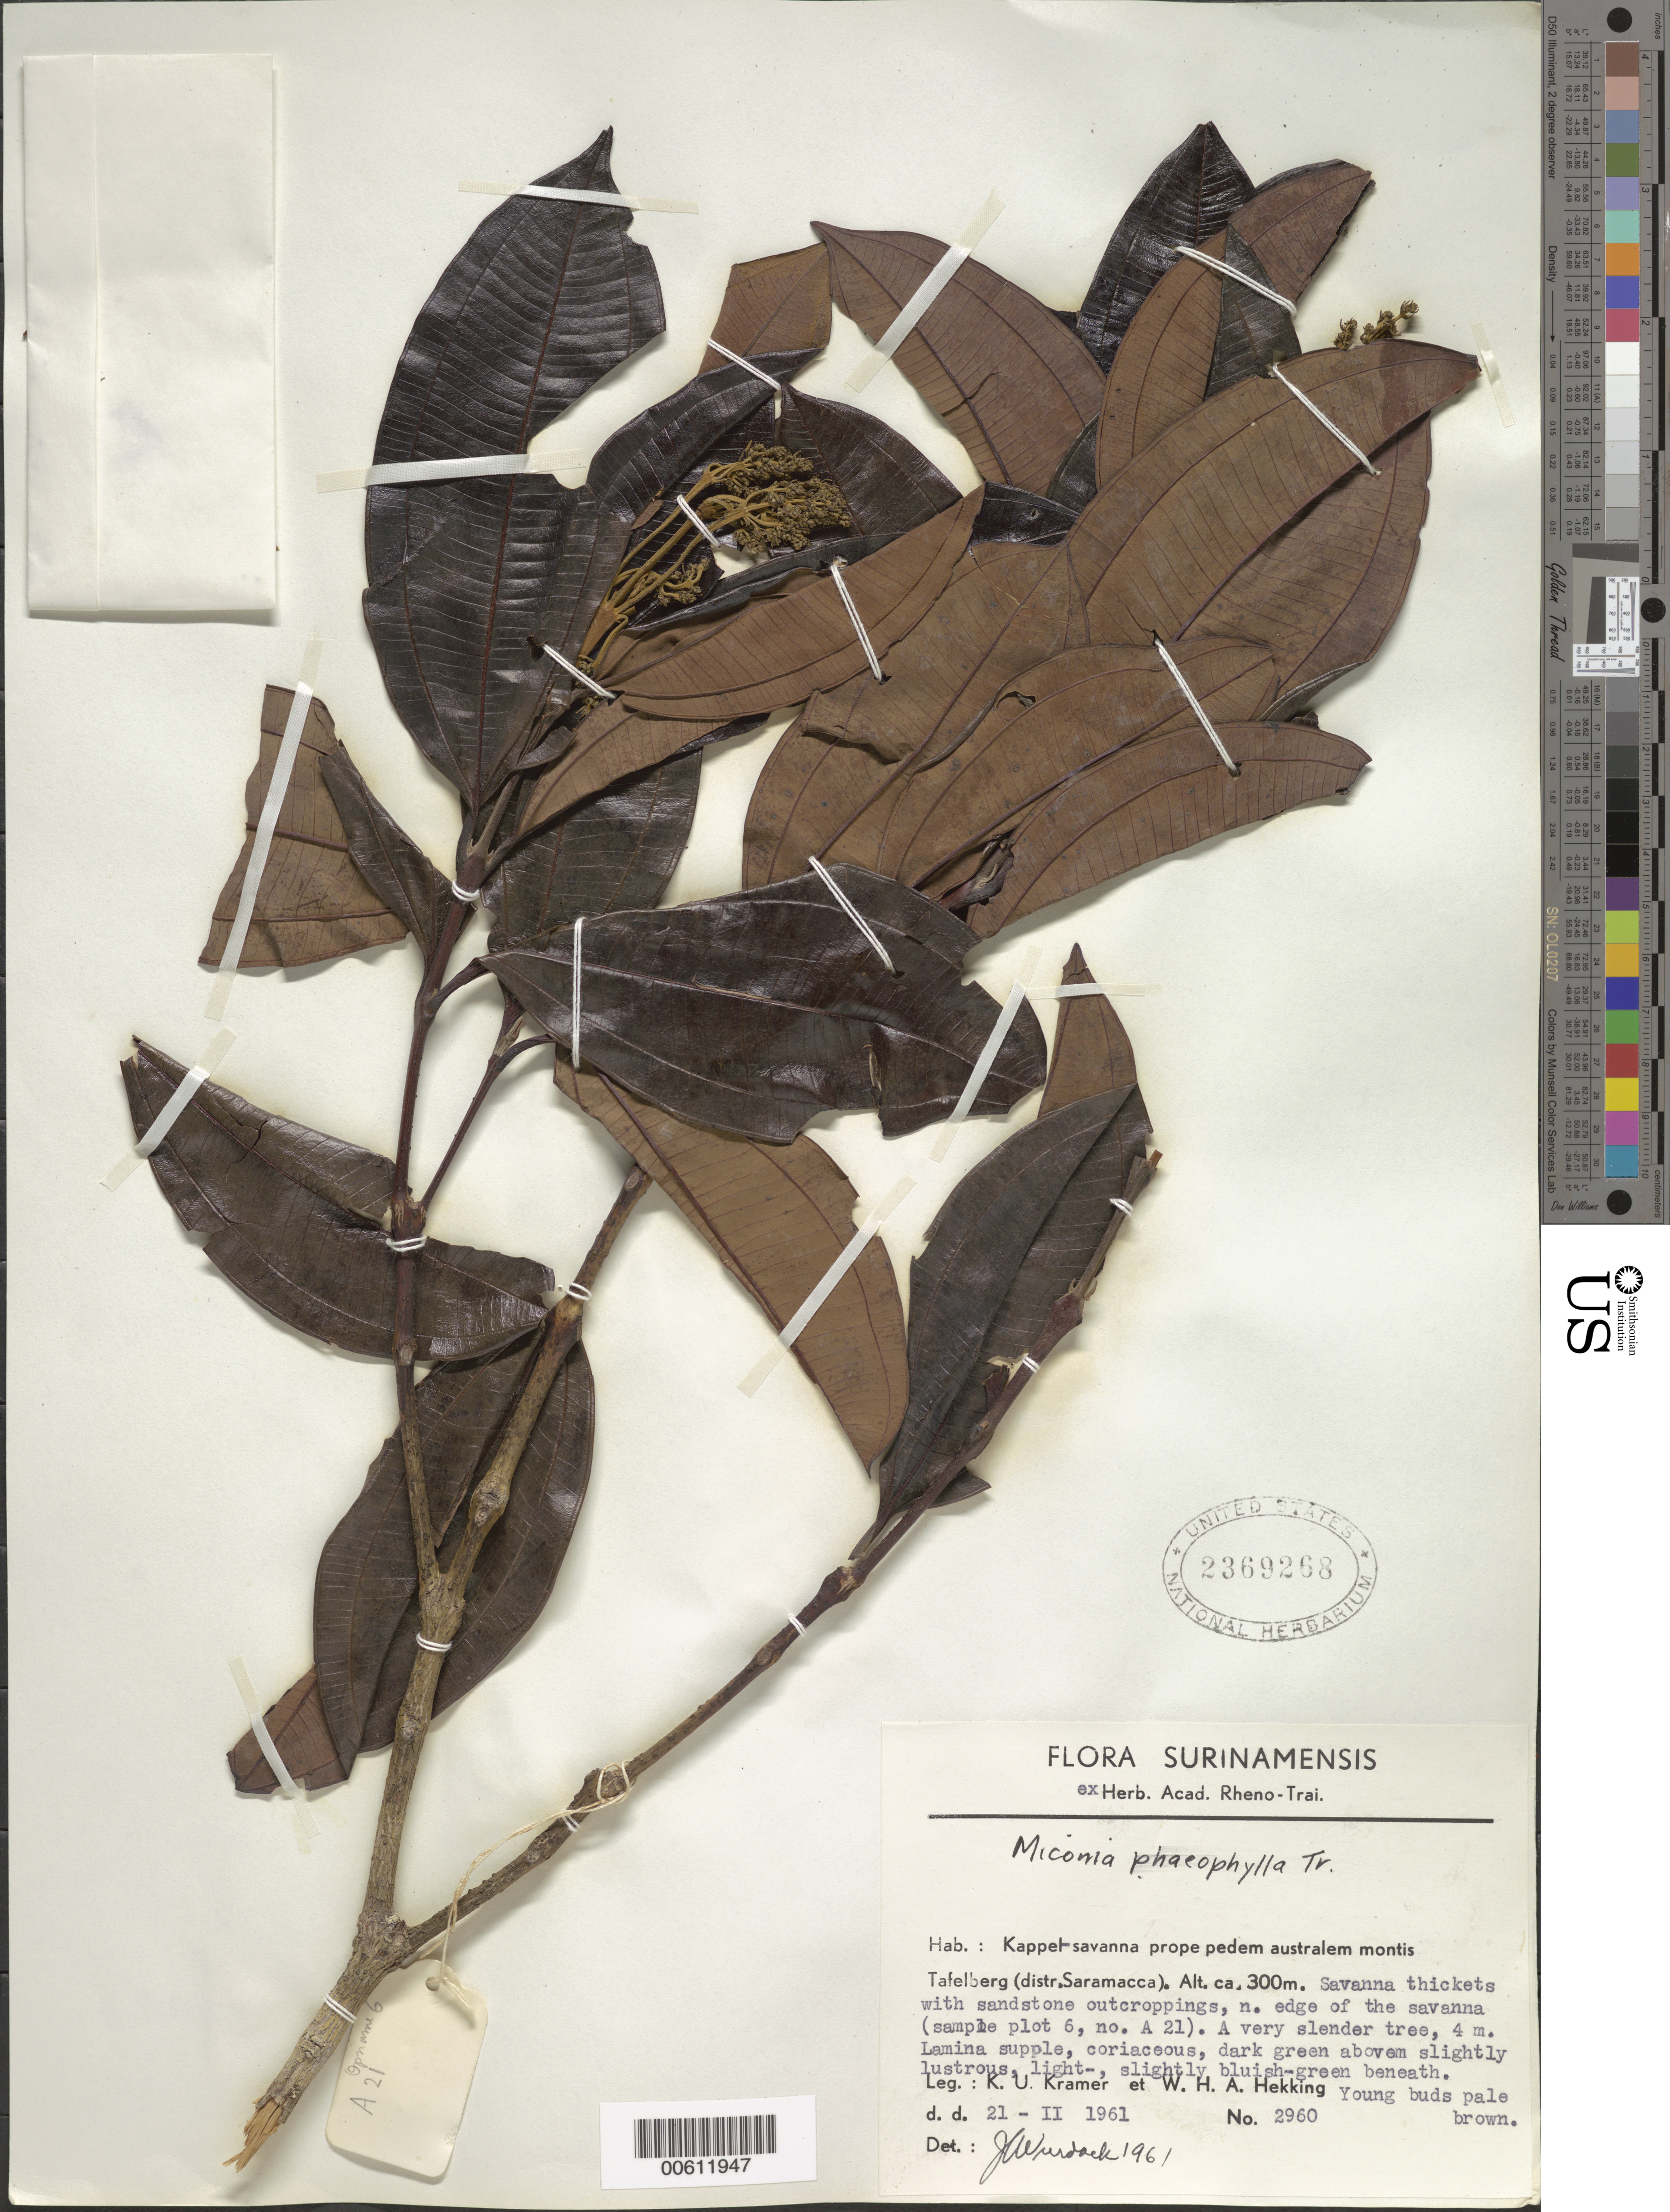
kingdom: Plantae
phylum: Tracheophyta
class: Magnoliopsida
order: Myrtales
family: Melastomataceae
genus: Miconia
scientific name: Miconia phaeophylla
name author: Triana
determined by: Wurdack, John J., (US), US (UNITED STATES)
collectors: K. U. Kramer & W. H. A. Hekking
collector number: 2960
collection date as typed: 21-Feb-61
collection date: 1961-02-21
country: Suriname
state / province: Saramacca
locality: Kappelsavanna, 10 km S of Tafelberg, near south foot of the mountain (sample plot 6, no A 21)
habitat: Svanna thickets with sandstone outcroppings, north edge of the savanna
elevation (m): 300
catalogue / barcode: US 2369268